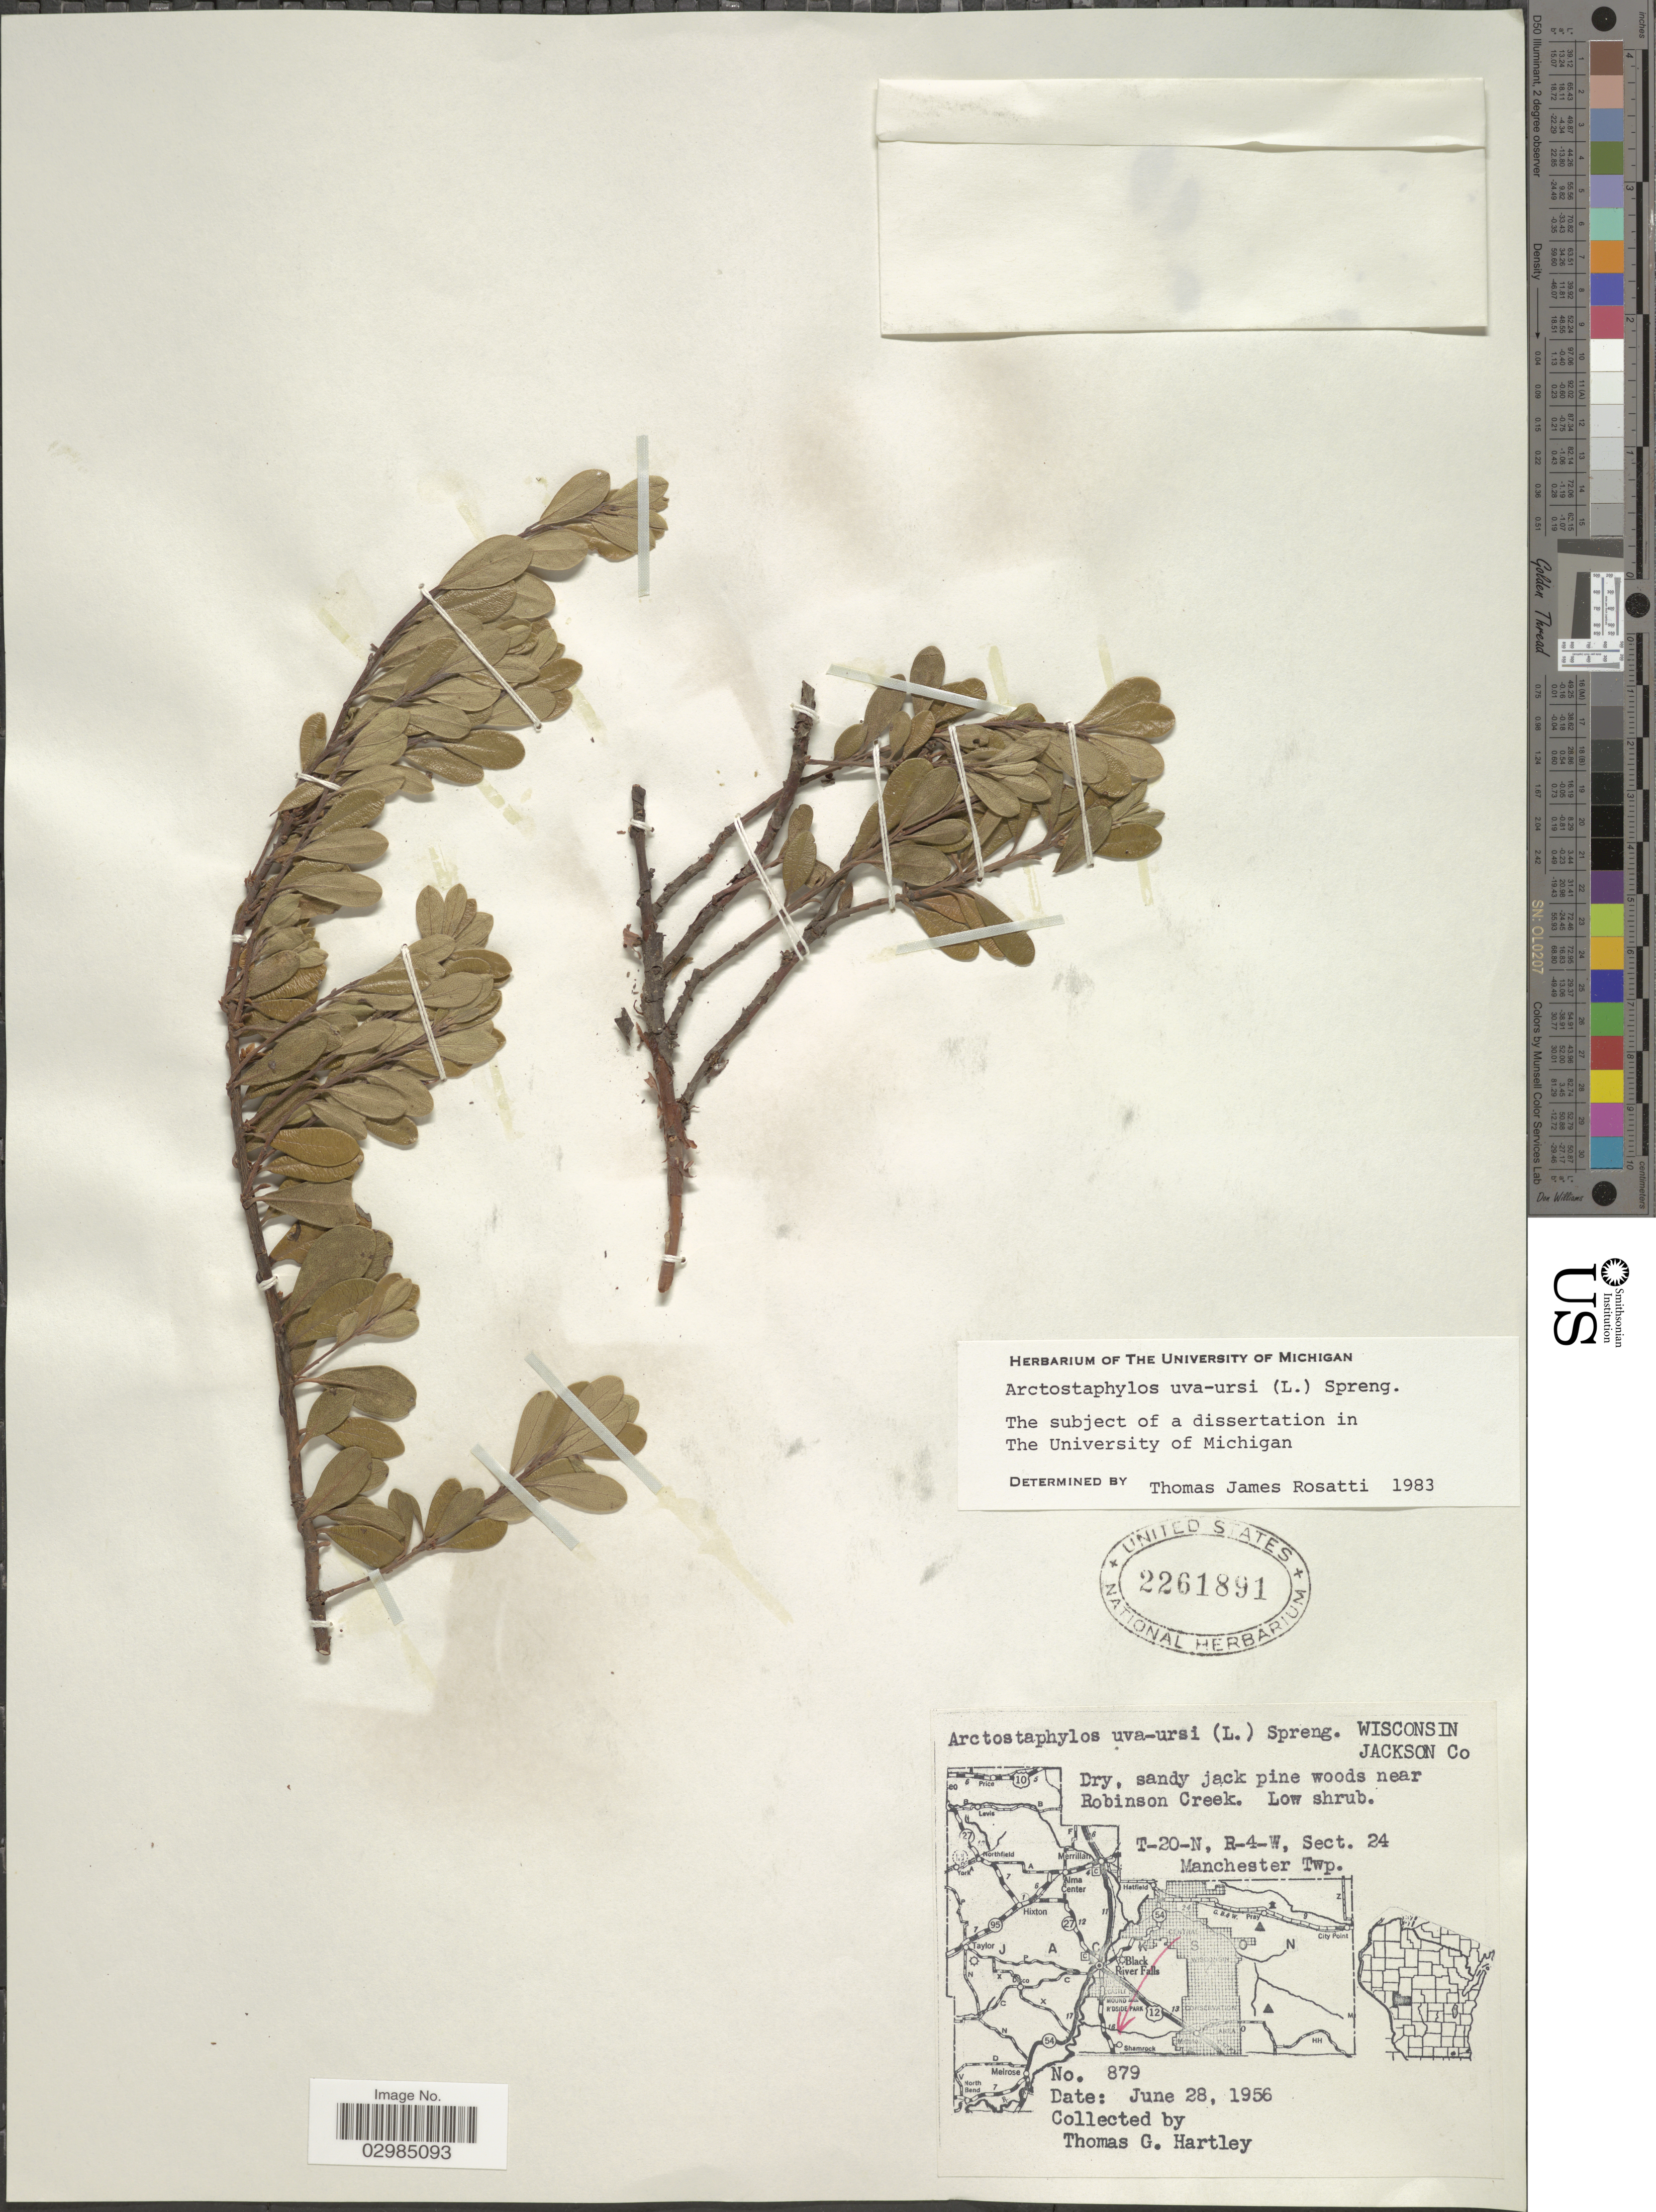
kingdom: Plantae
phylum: Tracheophyta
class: Magnoliopsida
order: Ericales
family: Ericaceae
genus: Arctostaphylos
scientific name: Arctostaphylos uva-ursi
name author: (L.) Spreng.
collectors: T. G. Hartley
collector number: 879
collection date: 1956-06-28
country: United States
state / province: Wisconsin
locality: Jackson Co. Dry, sandy jack pine woods near Robinson Creek. T-20N, R-4-W, Sect. 24. Manchester Twp.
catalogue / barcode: US 2261891